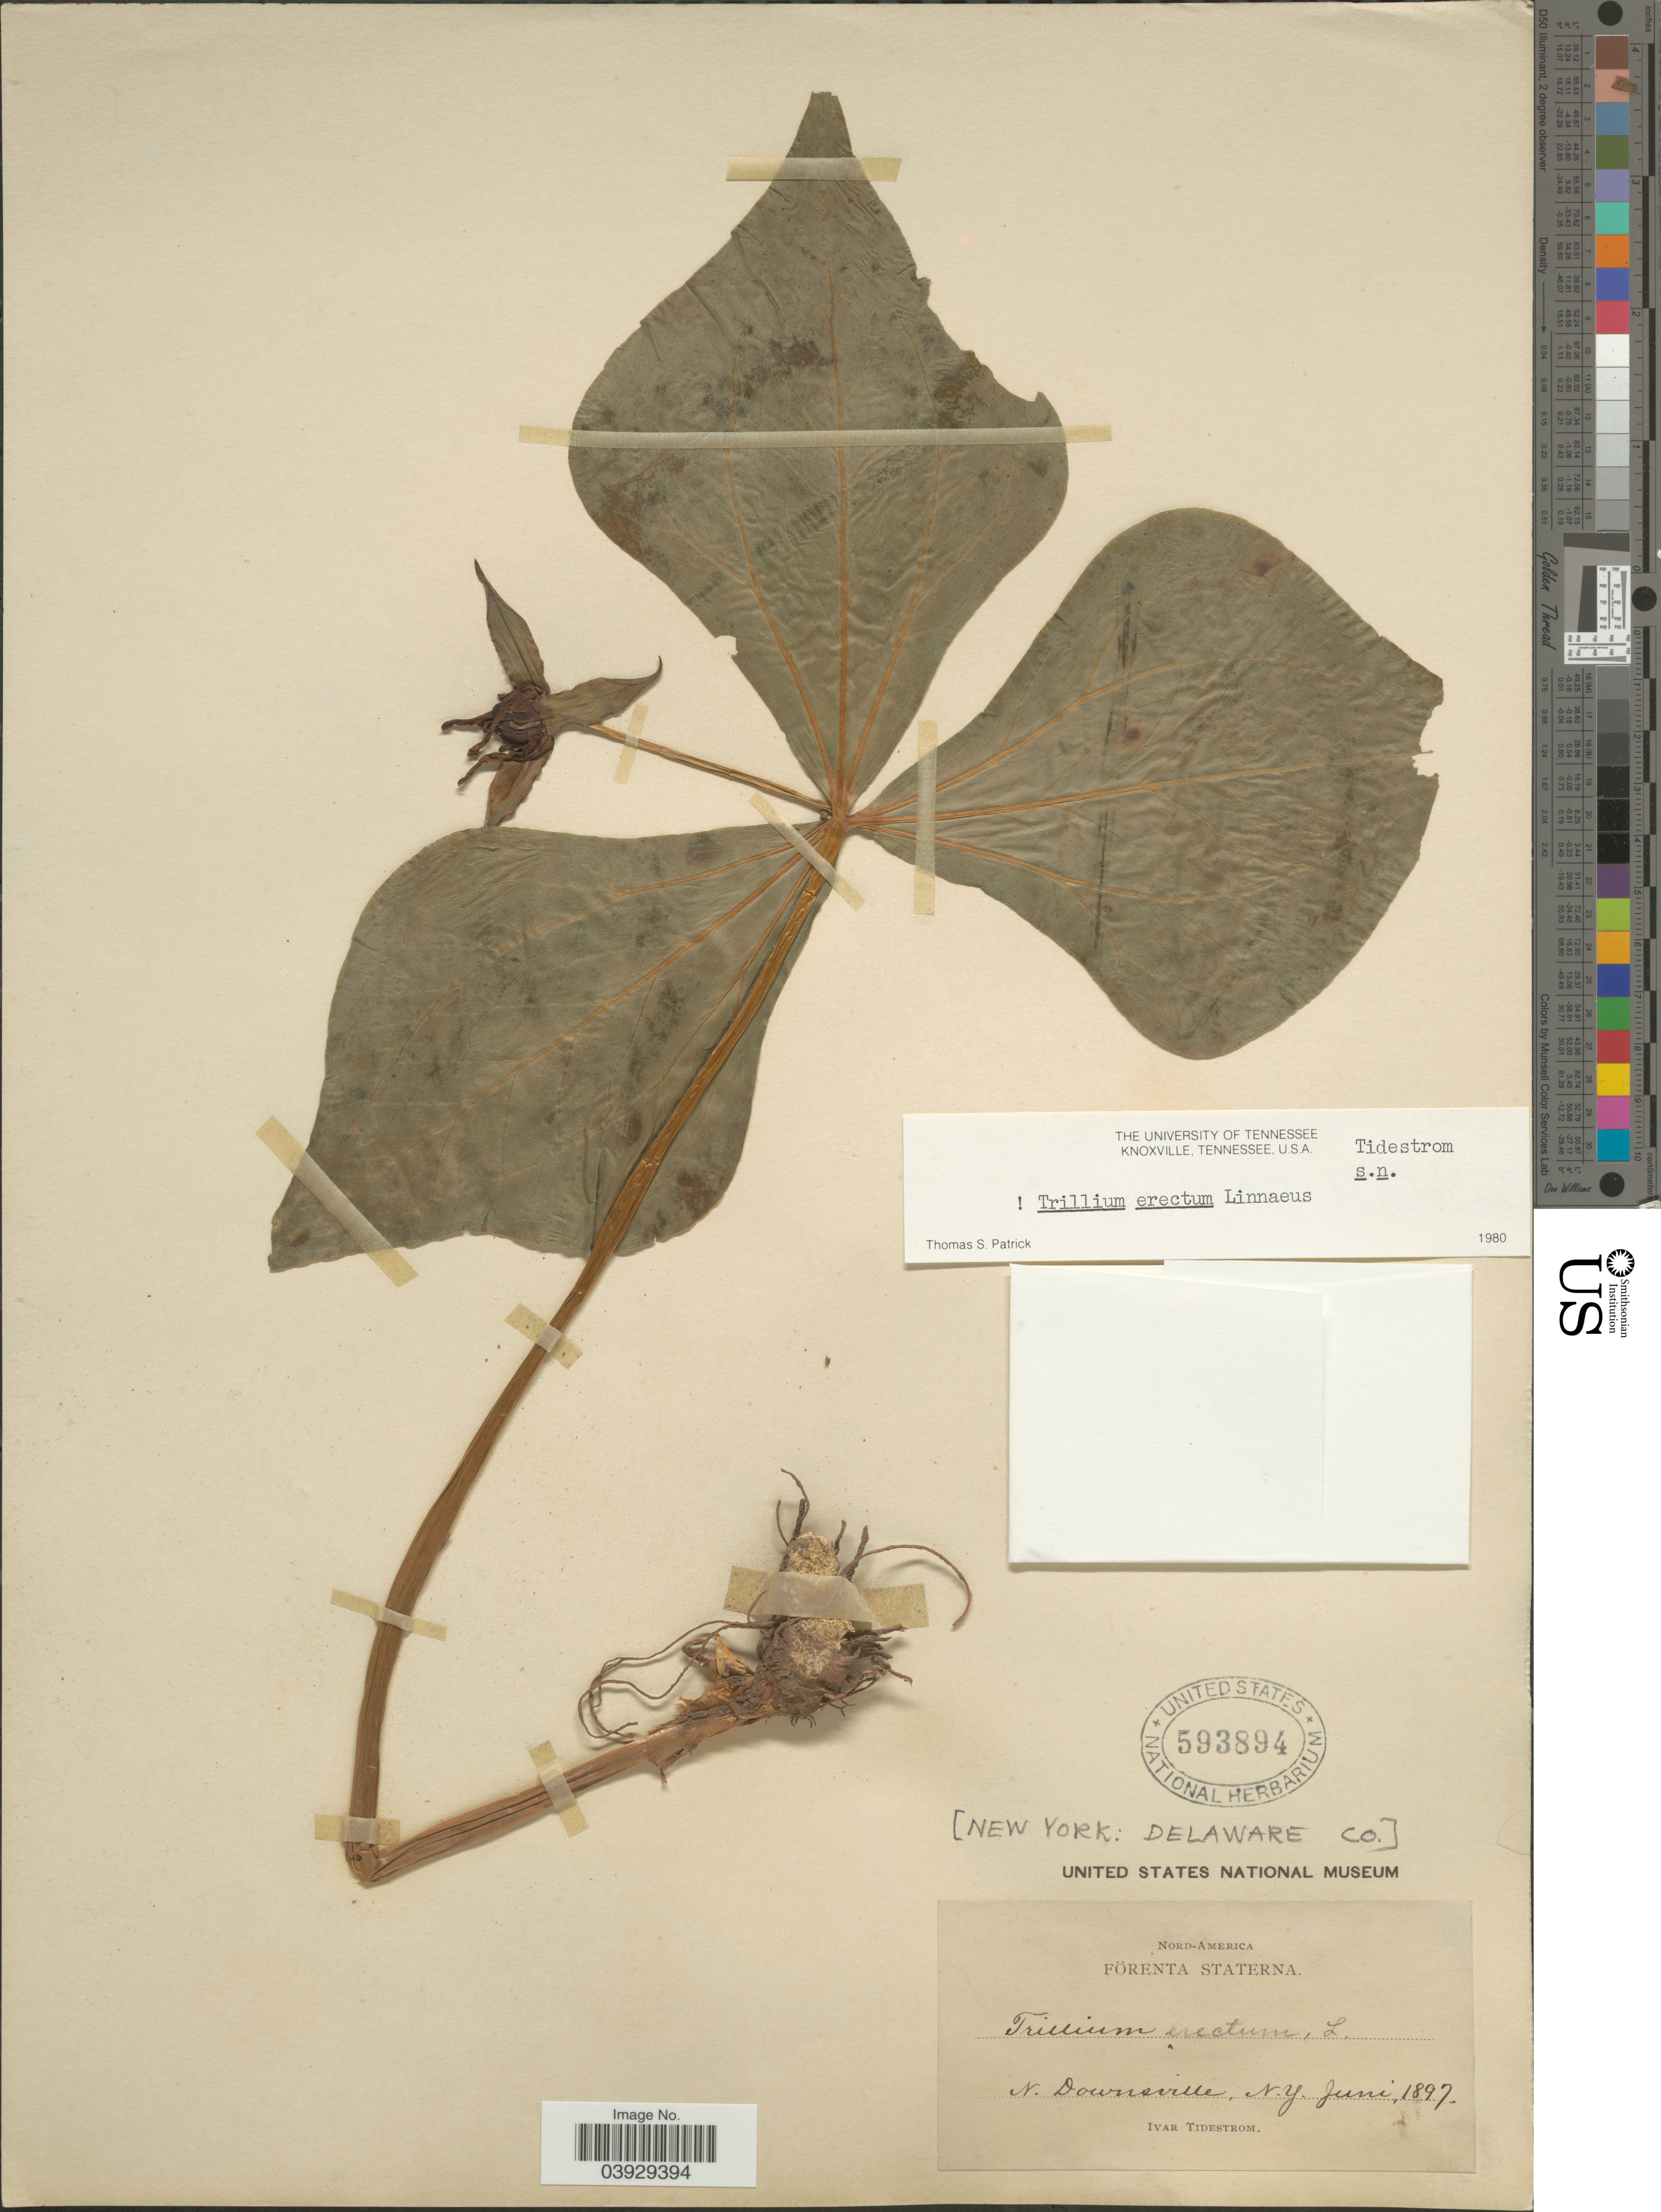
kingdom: Plantae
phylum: Tracheophyta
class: Liliopsida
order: Liliales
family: Melanthiaceae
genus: Trillium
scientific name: Trillium erectum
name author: L.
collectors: I. F. Tidestrom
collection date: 1897-06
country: United States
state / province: New York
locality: Nord-America, Förenta Staterna. N. Downsville. Delaware Co.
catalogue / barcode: US 593894